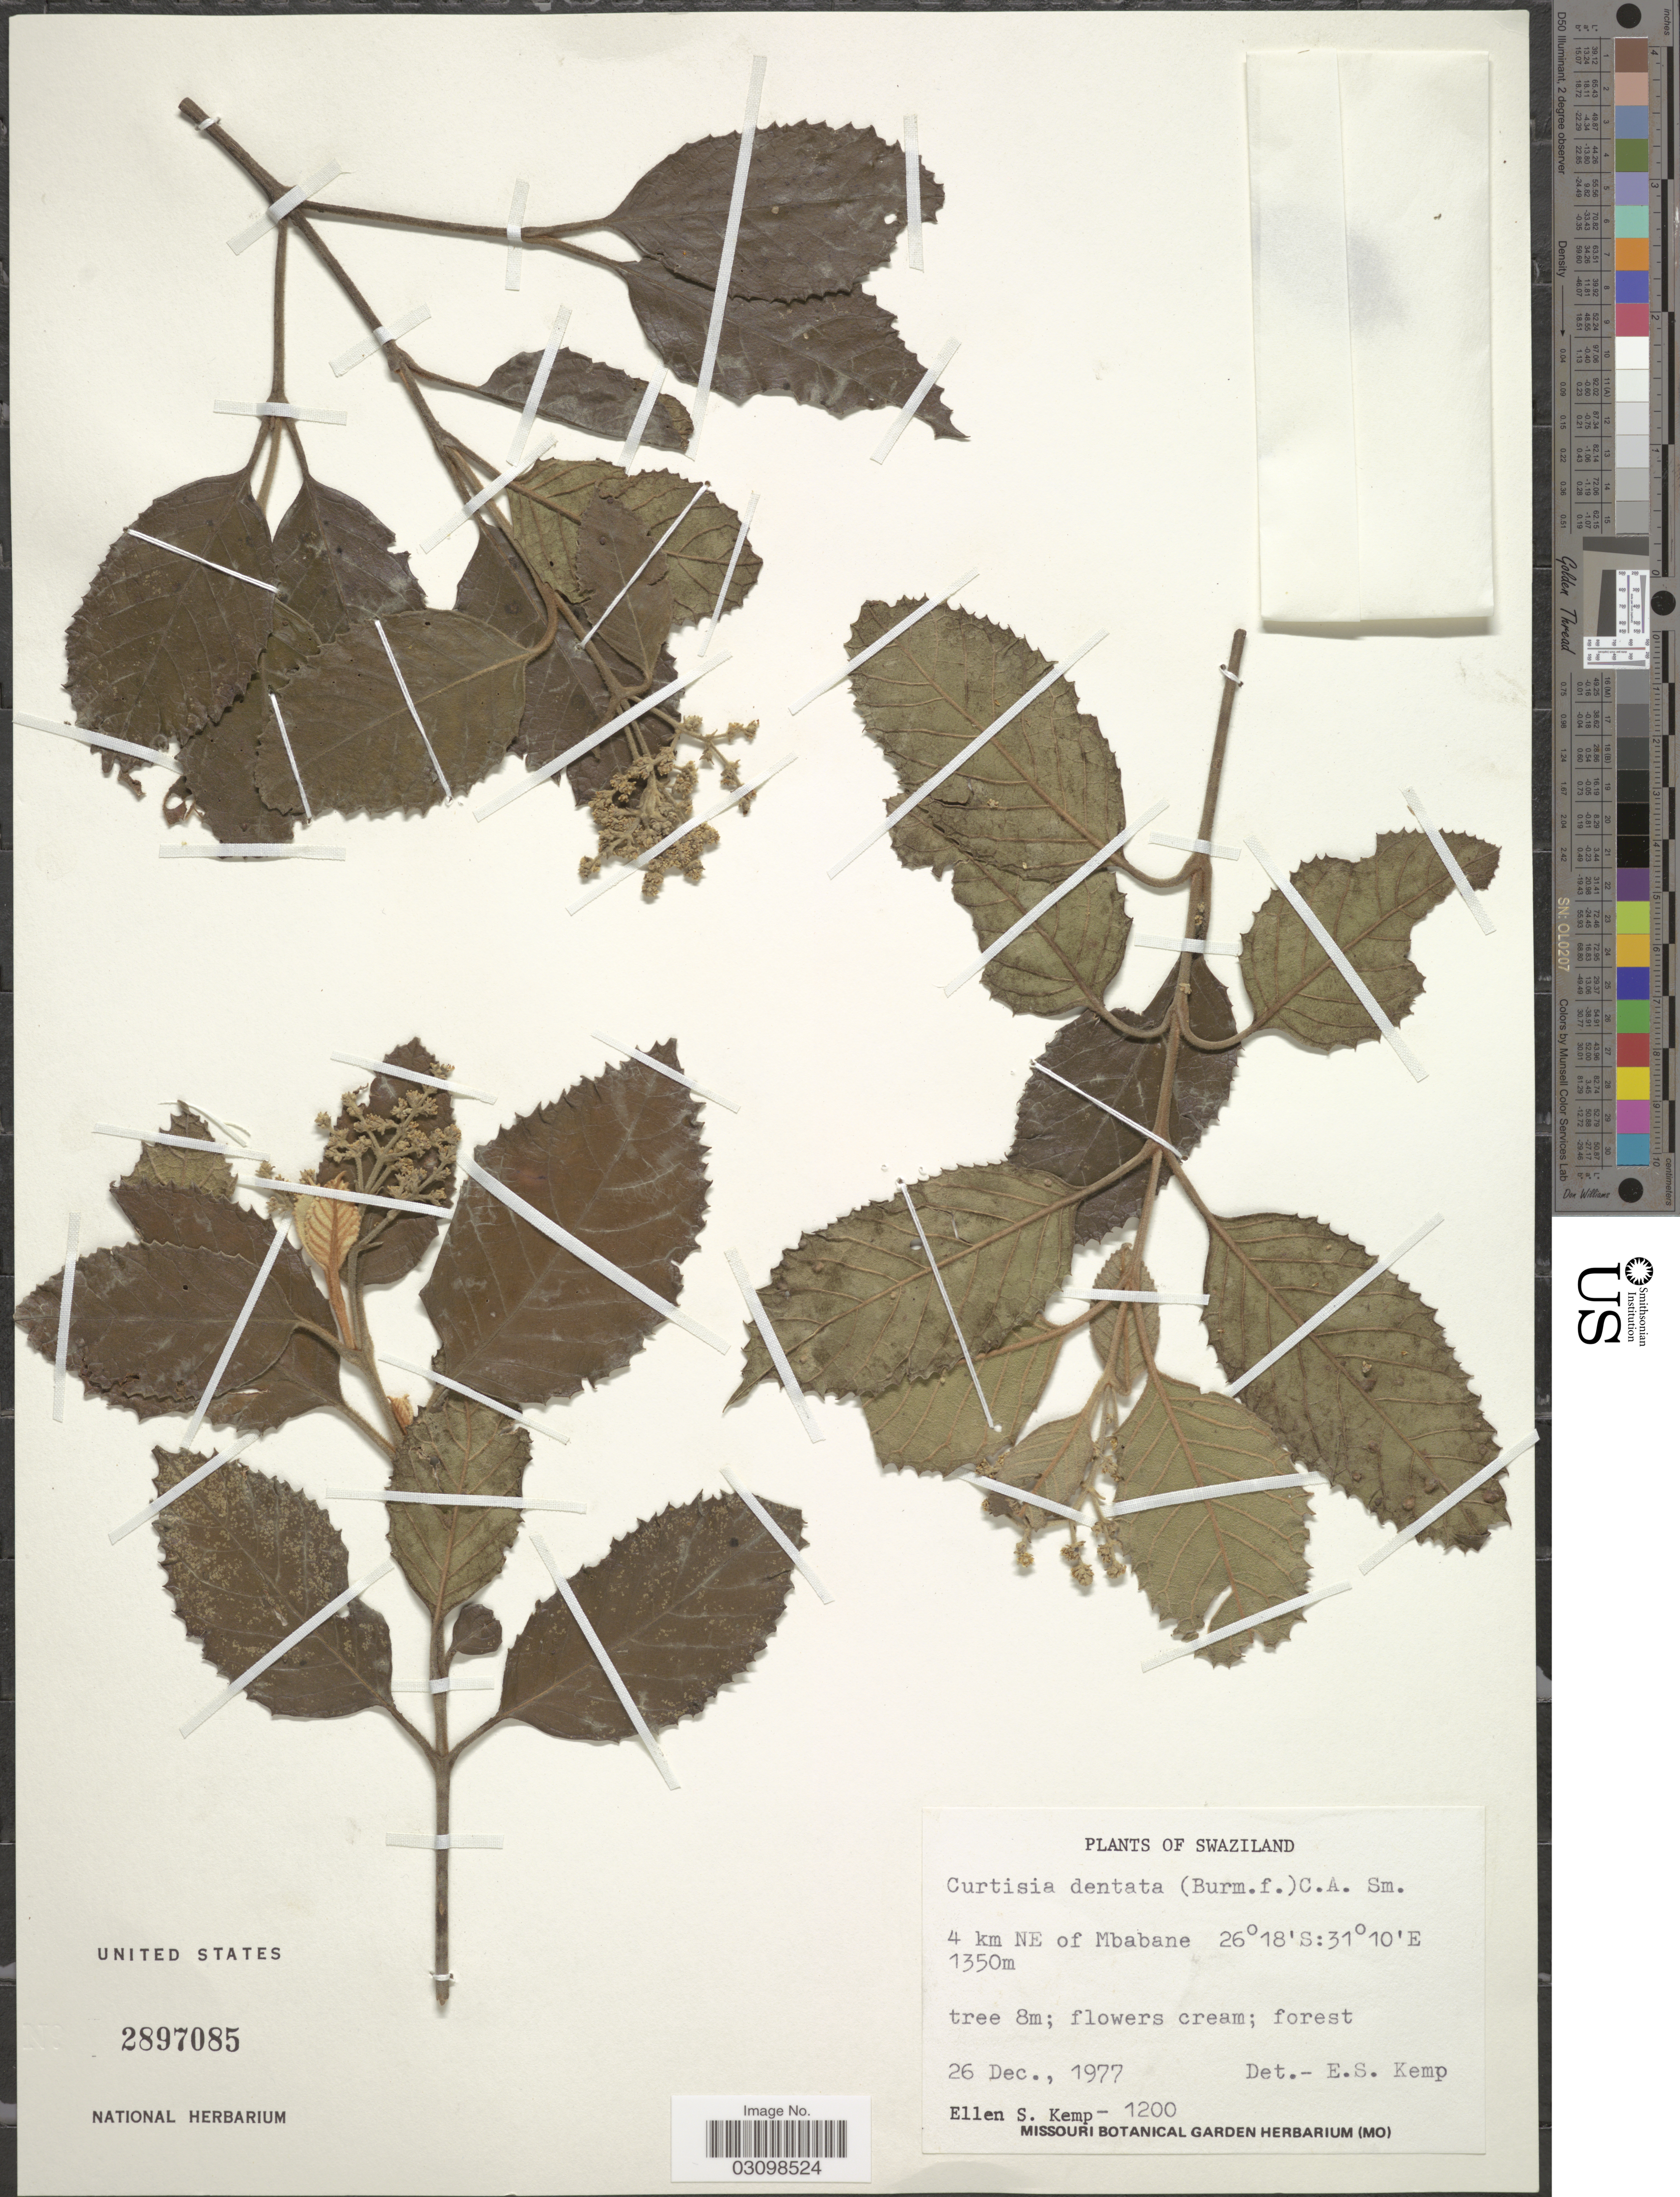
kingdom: Plantae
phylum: Tracheophyta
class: Magnoliopsida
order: Cornales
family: Curtisiaceae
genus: Curtisia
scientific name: Curtisia dentata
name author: (Burm. f.) C.A. Sm.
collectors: E. S. Kemp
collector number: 1200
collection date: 1977-12-26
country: Eswatini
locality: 4 km NE of Mbabane.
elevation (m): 1350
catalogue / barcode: US 2897085